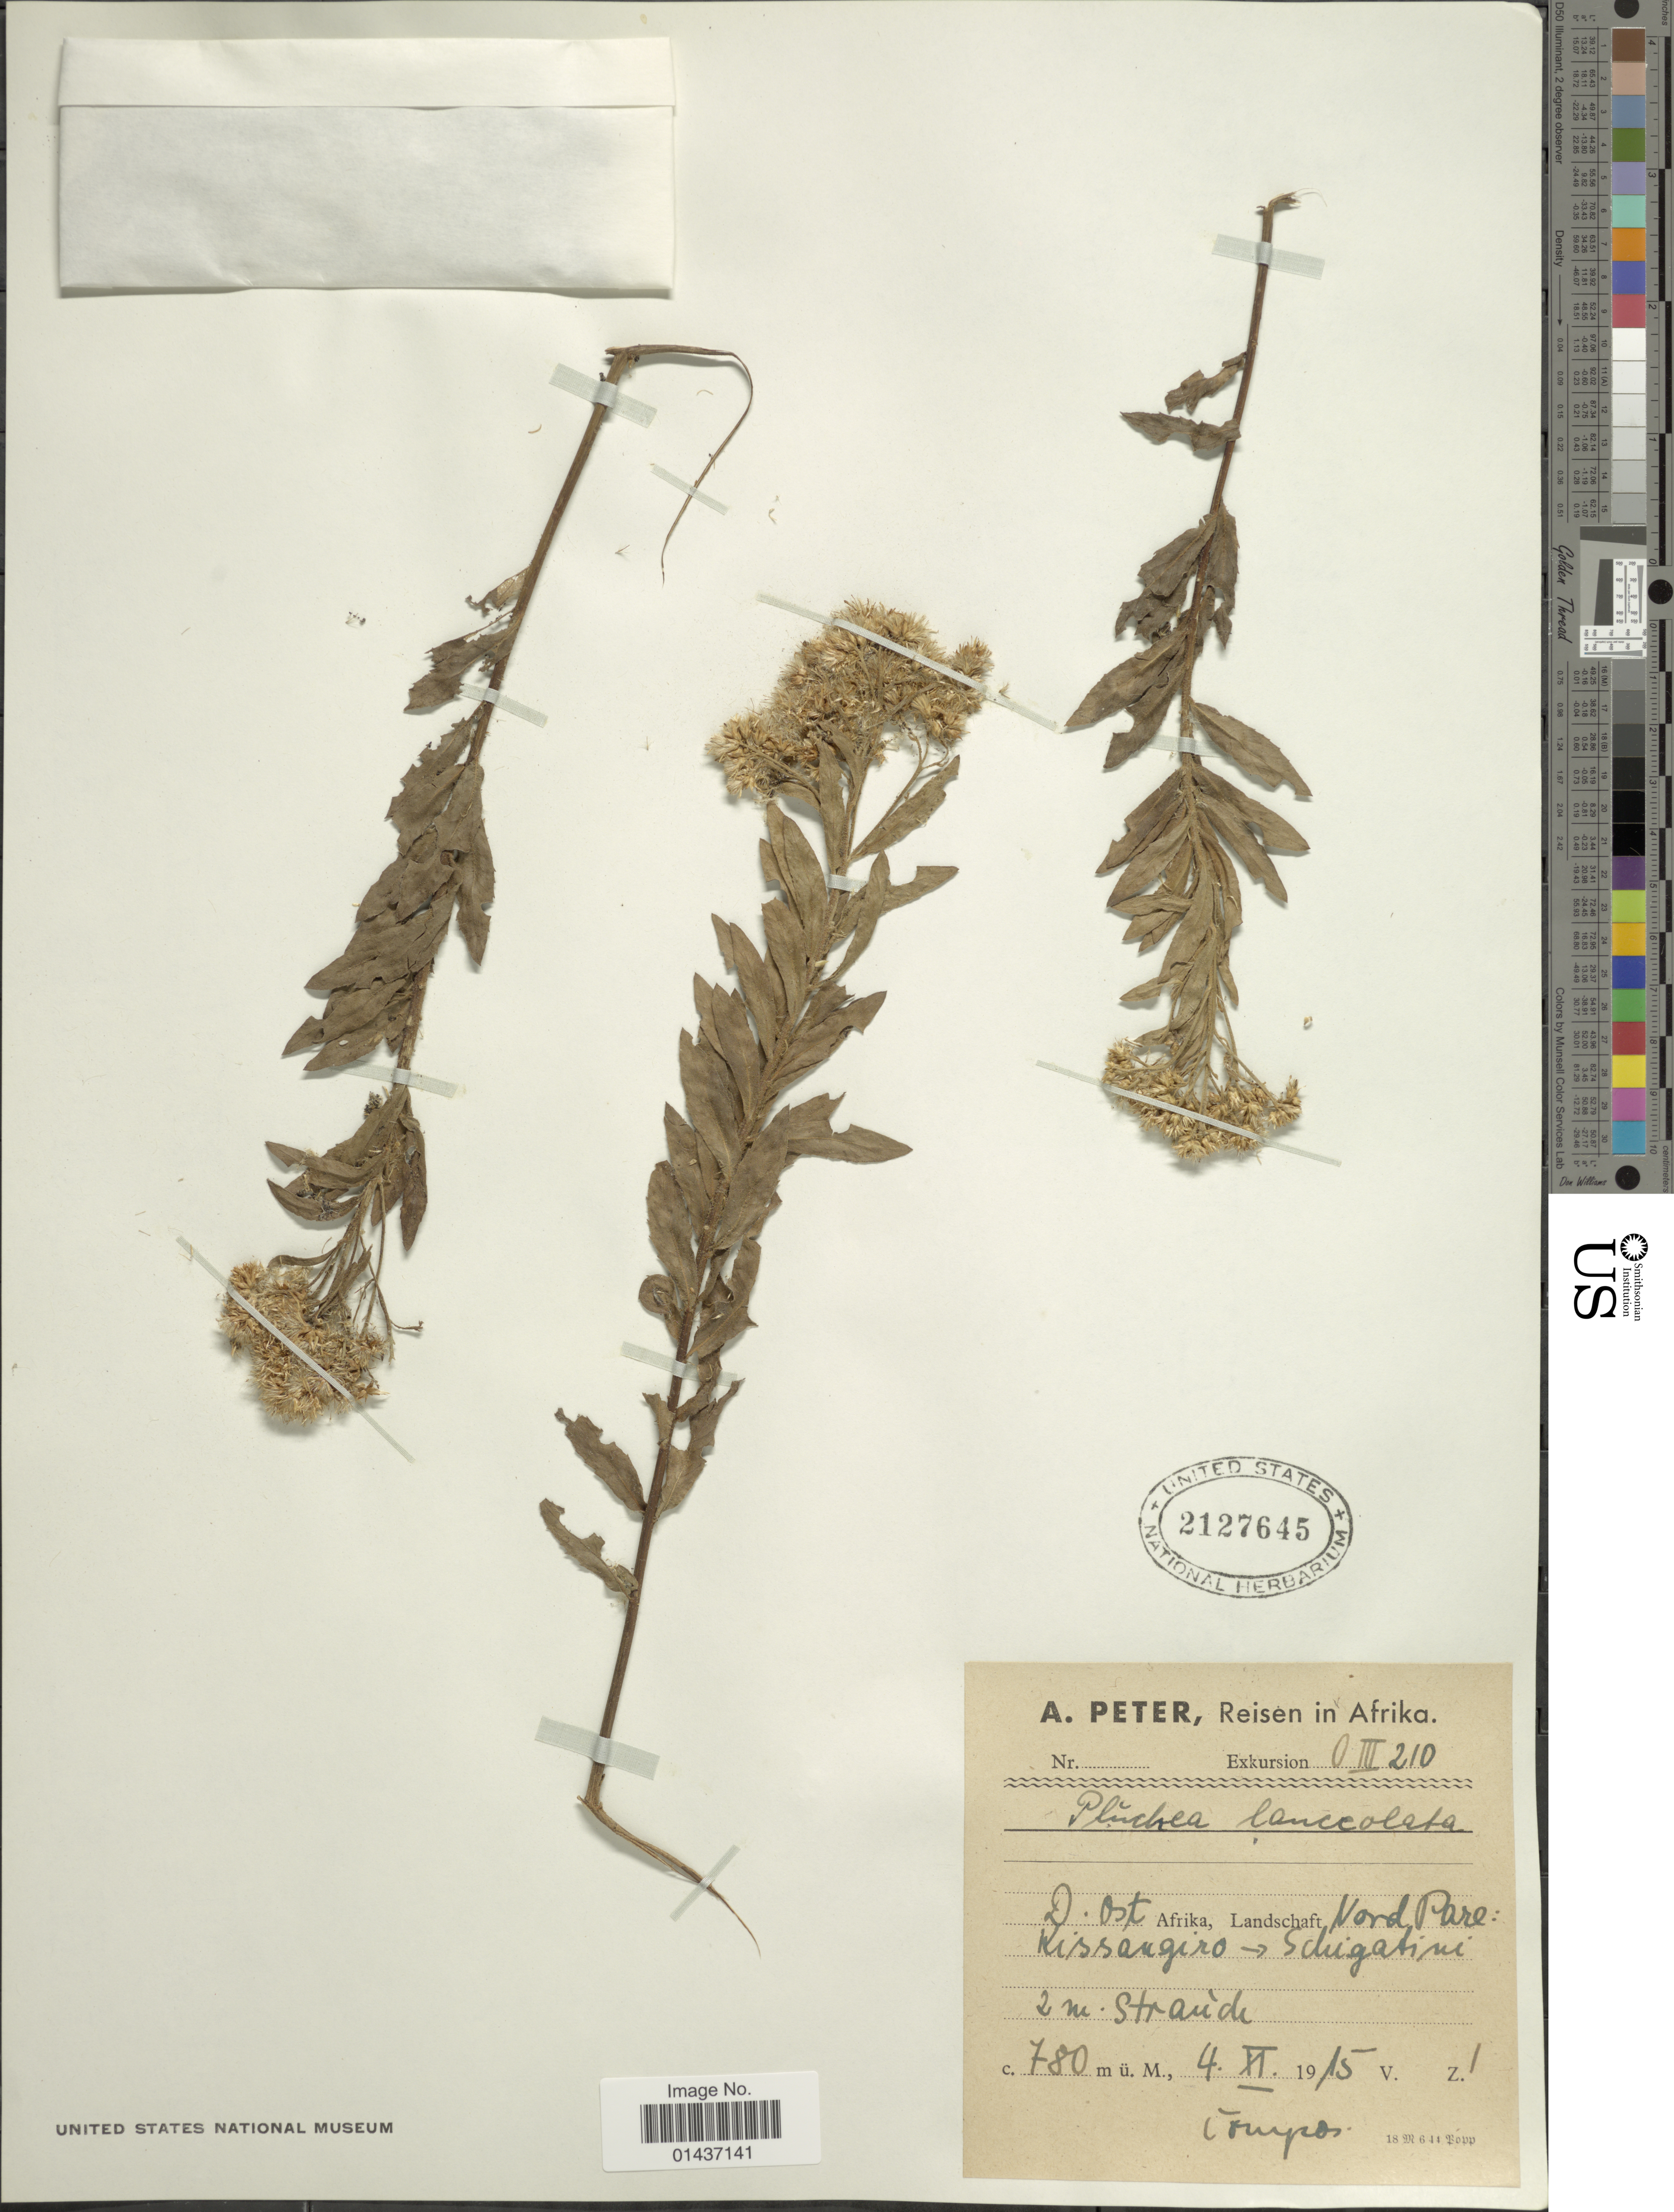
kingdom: Plantae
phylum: Tracheophyta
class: Magnoliopsida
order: Asterales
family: Asteraceae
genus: Pluchea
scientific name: Pluchea dioscoridis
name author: (L.) DC.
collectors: A. Peter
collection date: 1915-11-04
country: Tanzania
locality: Reisen in Afrika, D. Ost Afrika, Landschaft Nord Pare: Kissangiro - Schigatini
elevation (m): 780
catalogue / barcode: US 2127645